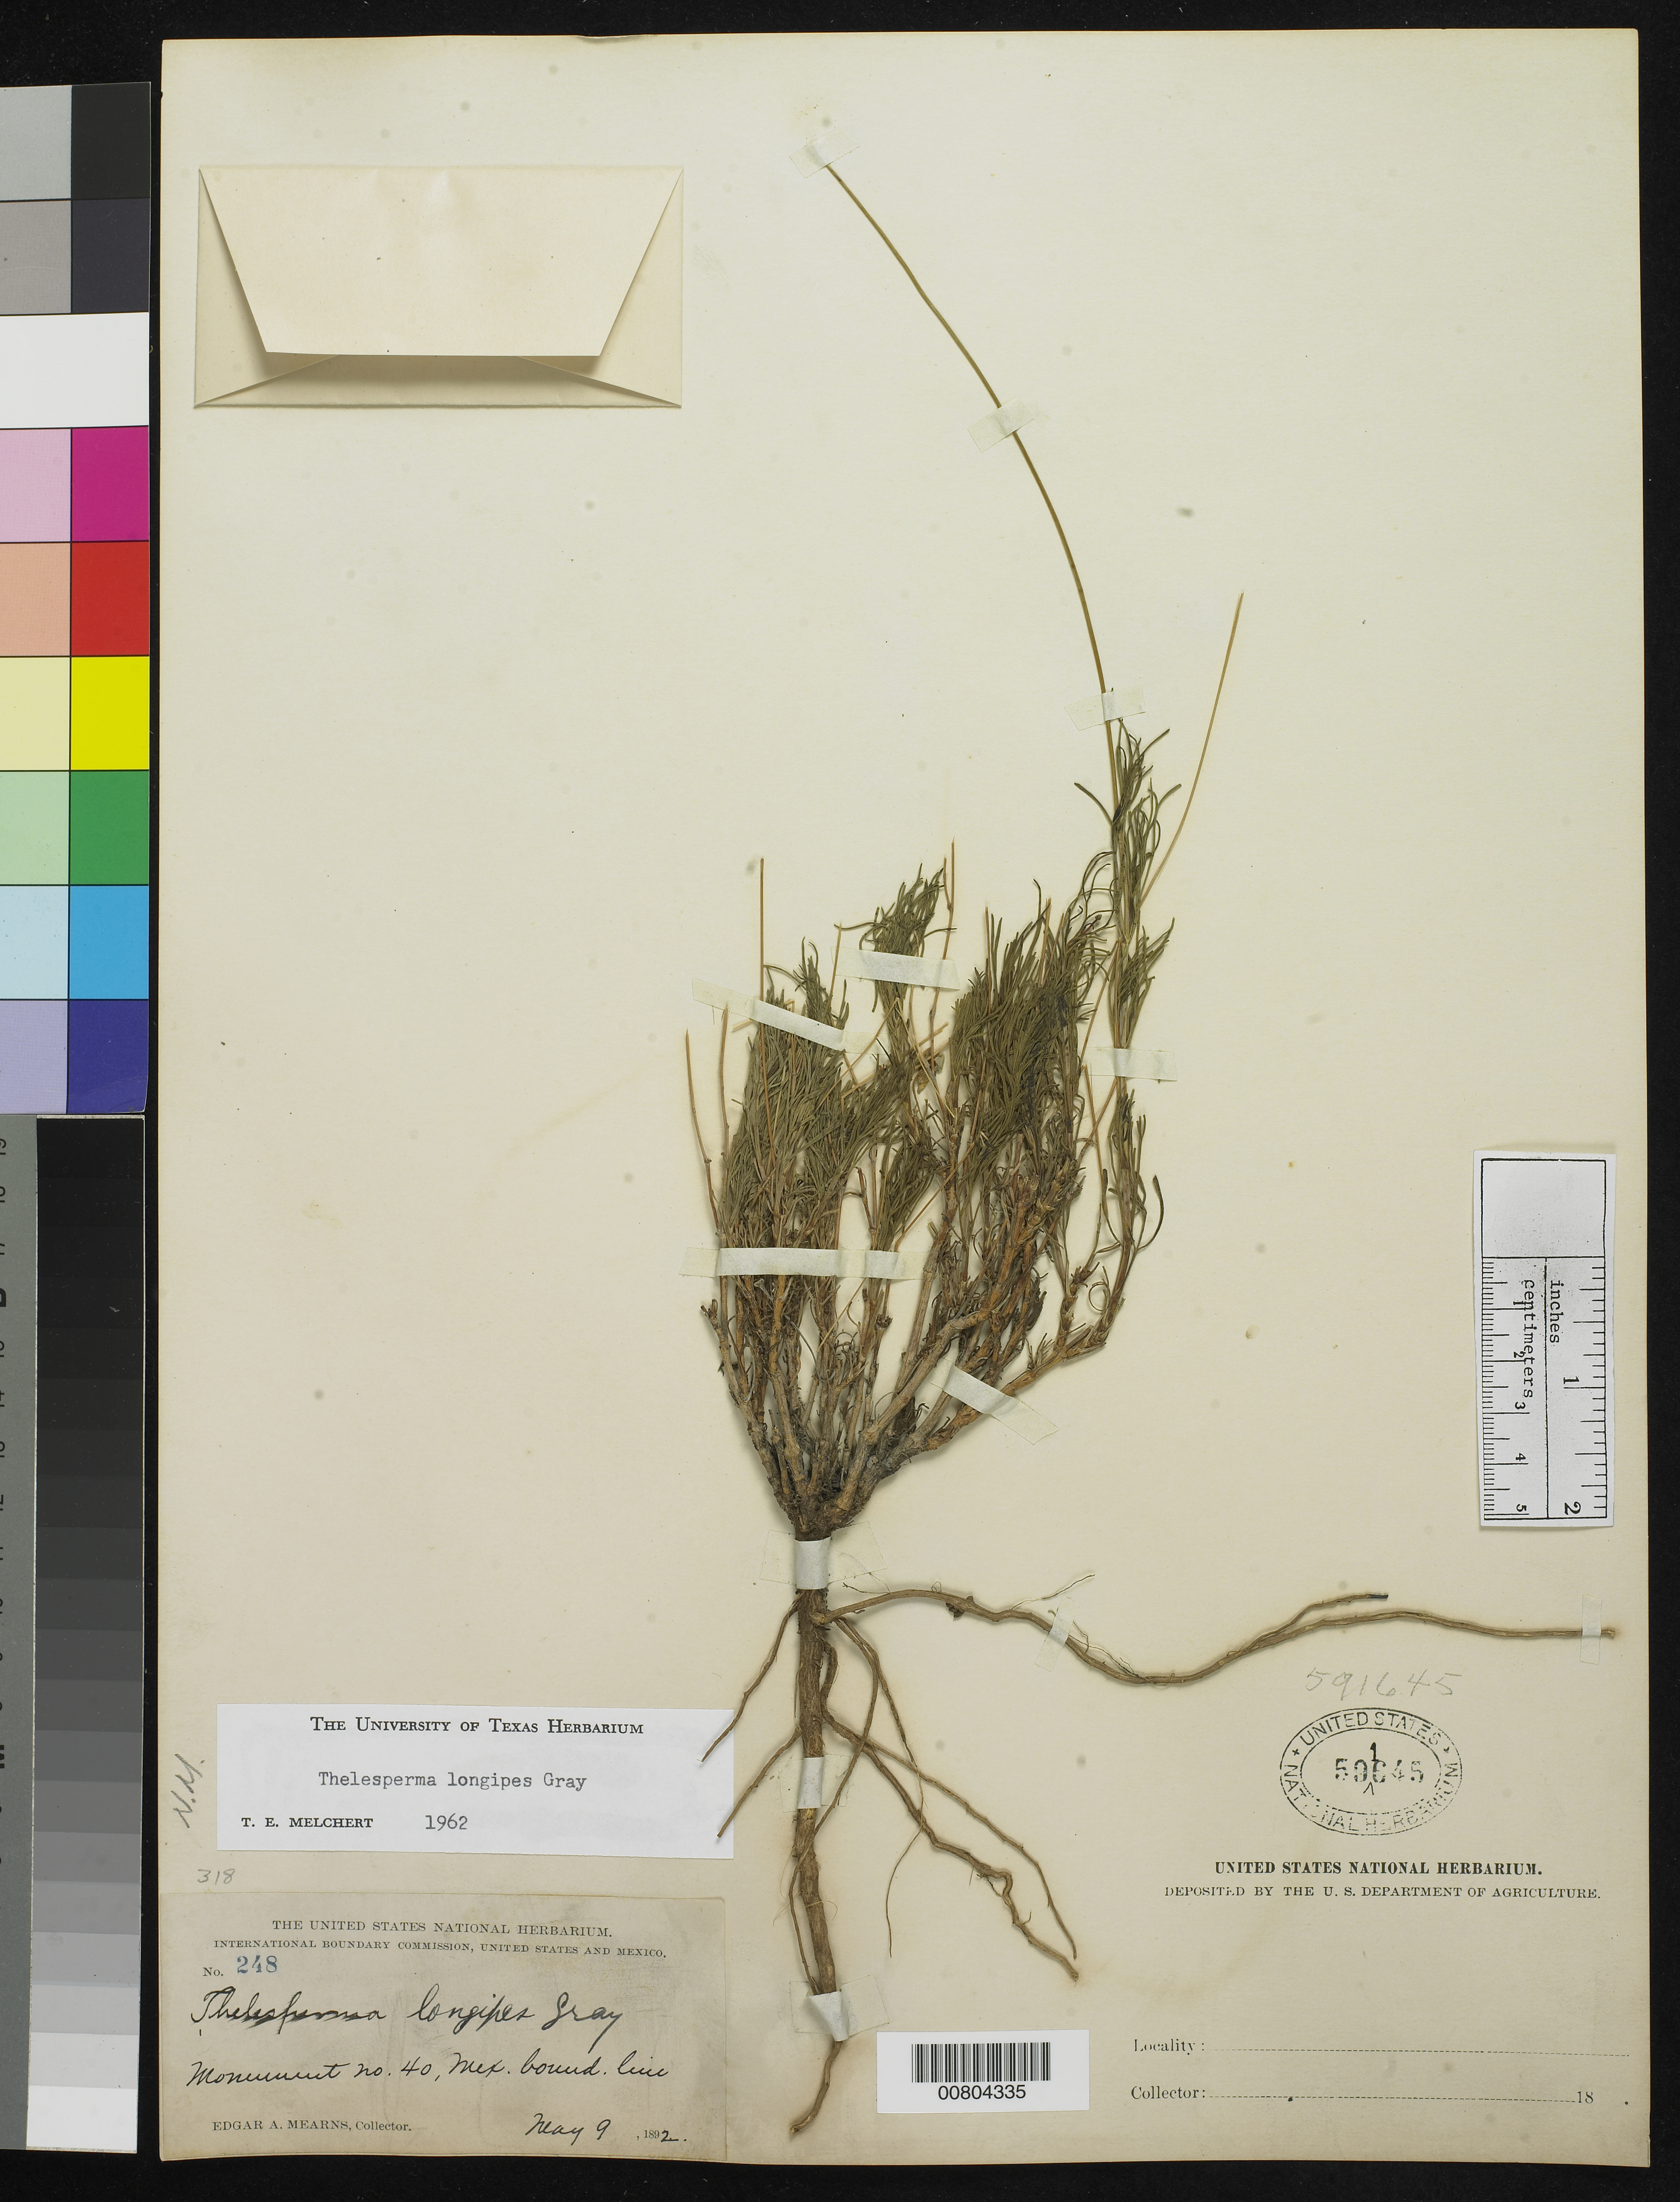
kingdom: Plantae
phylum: Tracheophyta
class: Magnoliopsida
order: Asterales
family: Asteraceae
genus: Thelesperma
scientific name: Thelesperma longipes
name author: A. Gray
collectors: E. A. Mearns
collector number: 248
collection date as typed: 09 May 1892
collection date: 1892-05-09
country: United States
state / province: New Mexico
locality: Upper corner Monument 40 (T29S R13-14W) Parallel 31°47' located at the NE corner of the "bootheel" of New Mexico and at the junction of Hidalgo and Luna counties with the Mexican border . Mexican Boundary Line.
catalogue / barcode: US 591645